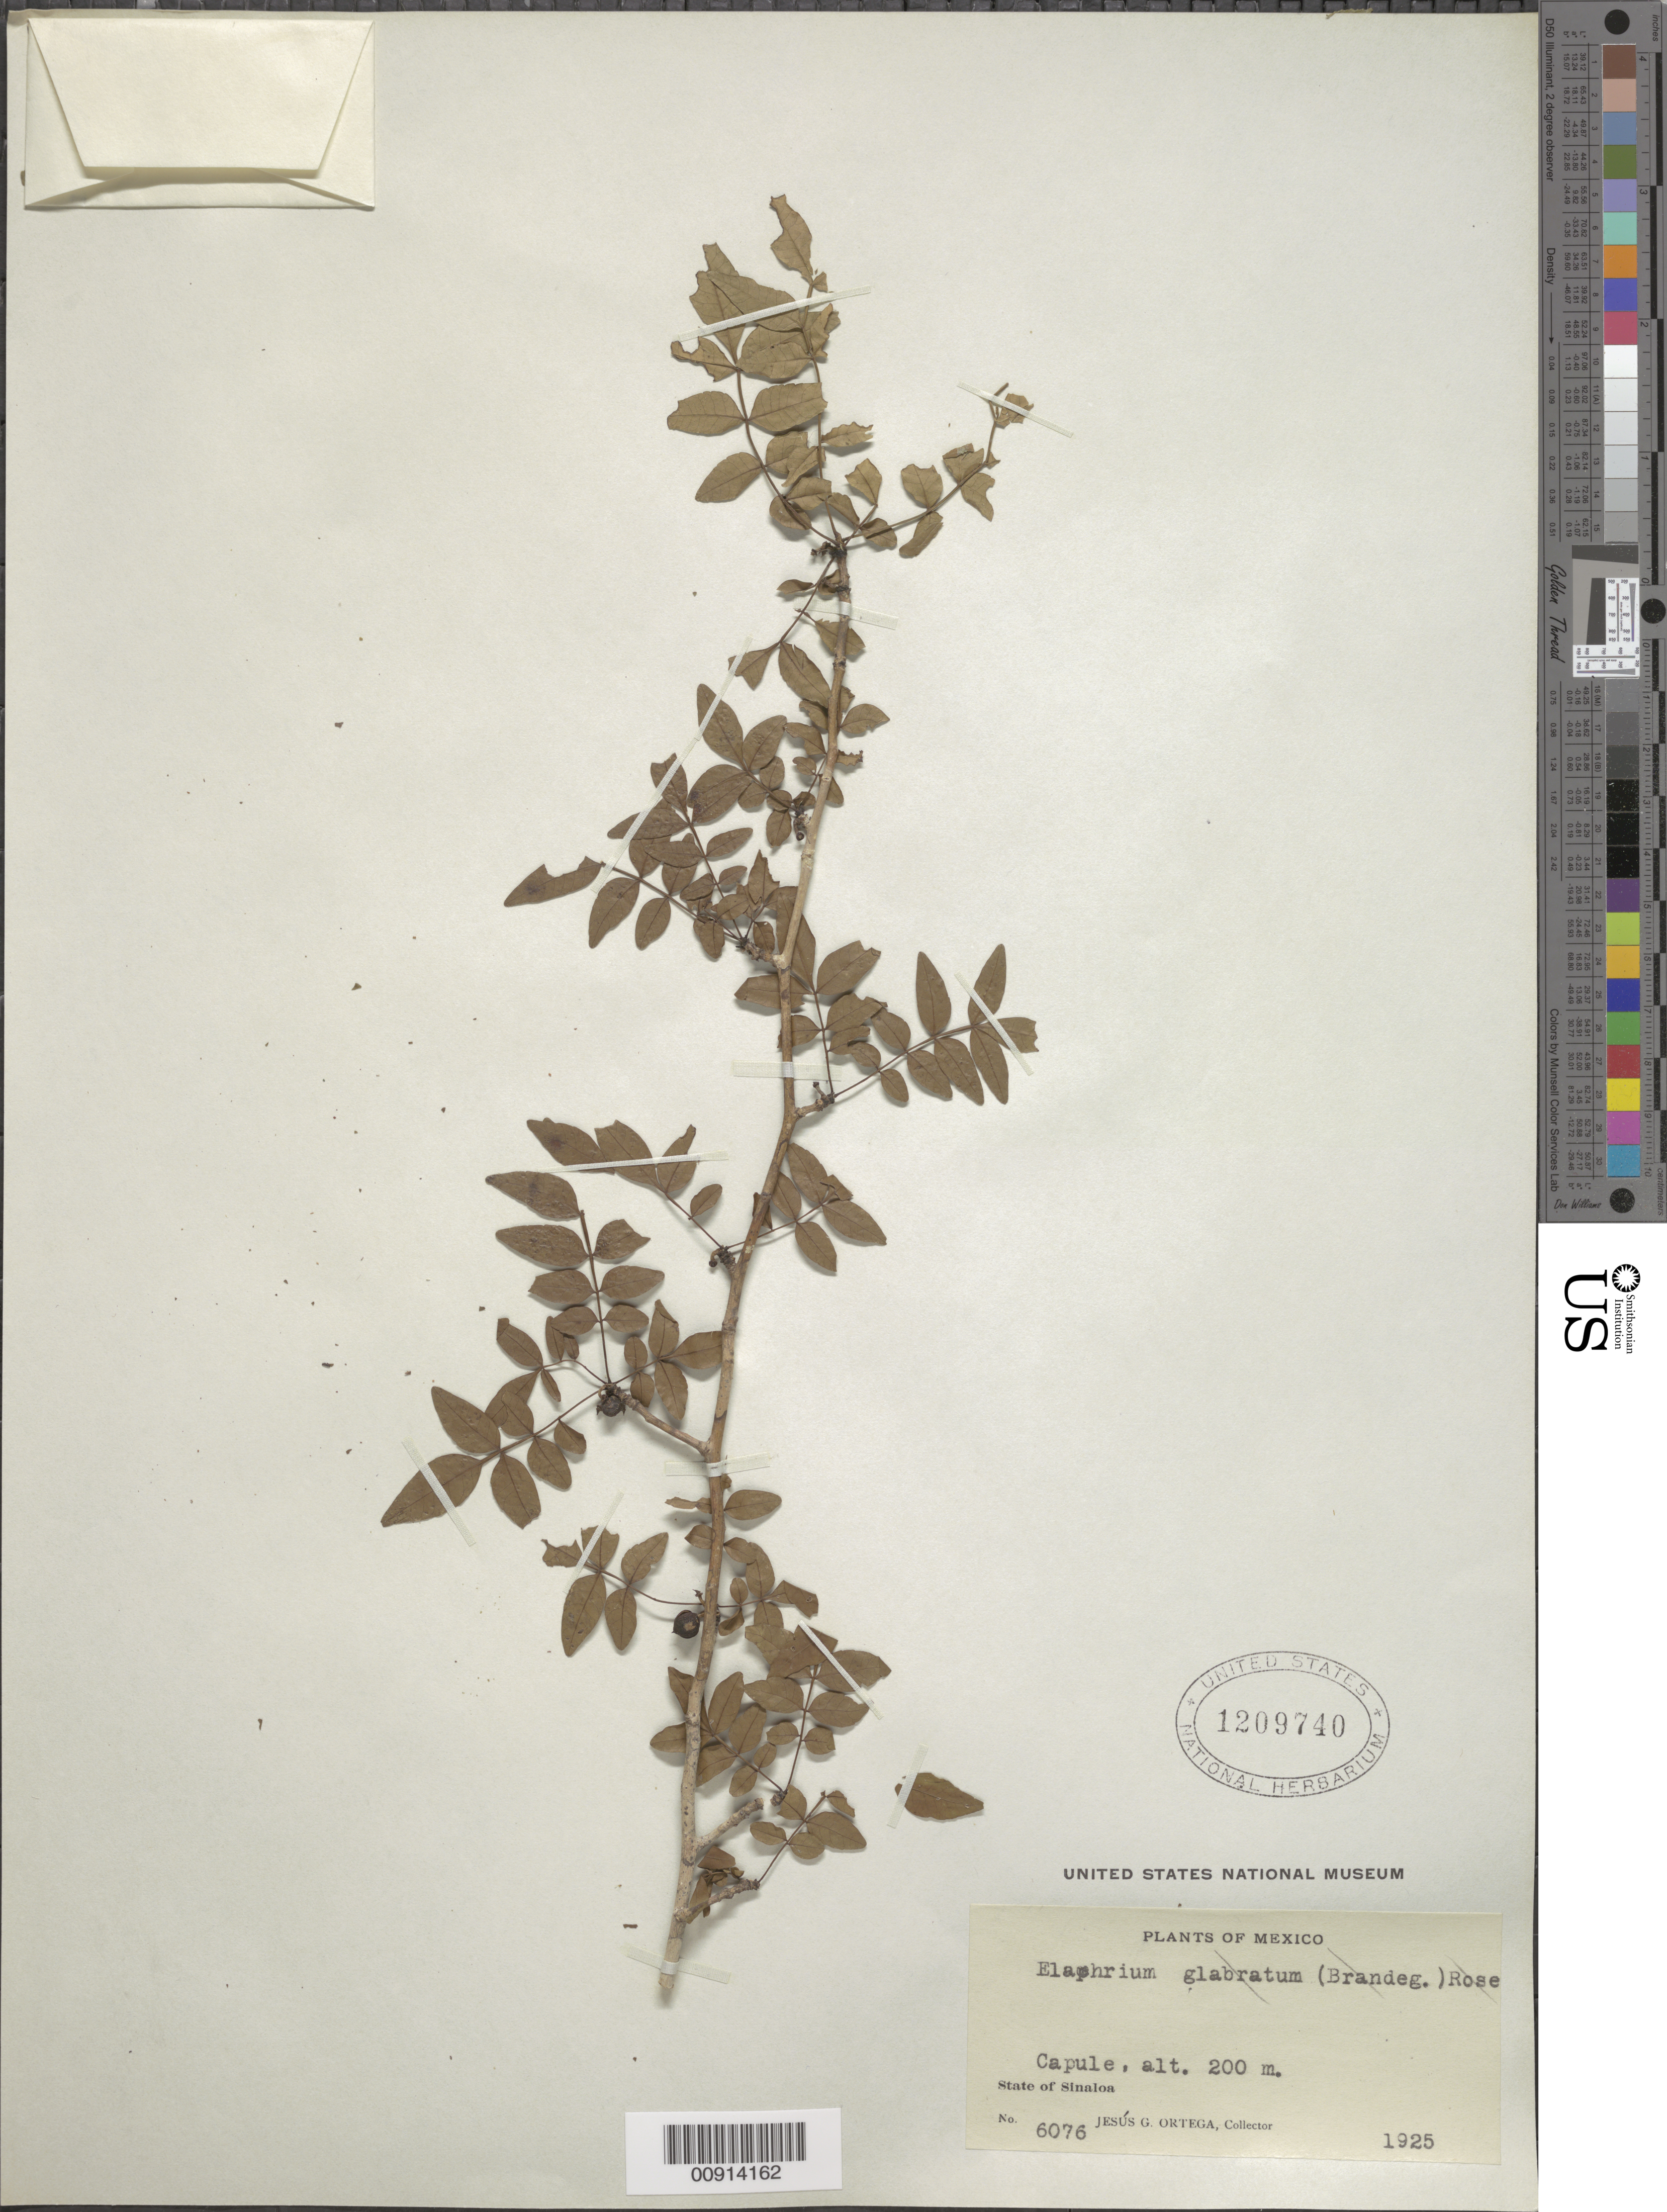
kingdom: Plantae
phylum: Tracheophyta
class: Magnoliopsida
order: Sapindales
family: Burseraceae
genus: Bursera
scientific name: Bursera sp.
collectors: J. Ortega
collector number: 6076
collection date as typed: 1925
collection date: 1925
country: Mexico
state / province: Sinaloa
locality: Capule, State of Sinaloa.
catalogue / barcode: US 1209740